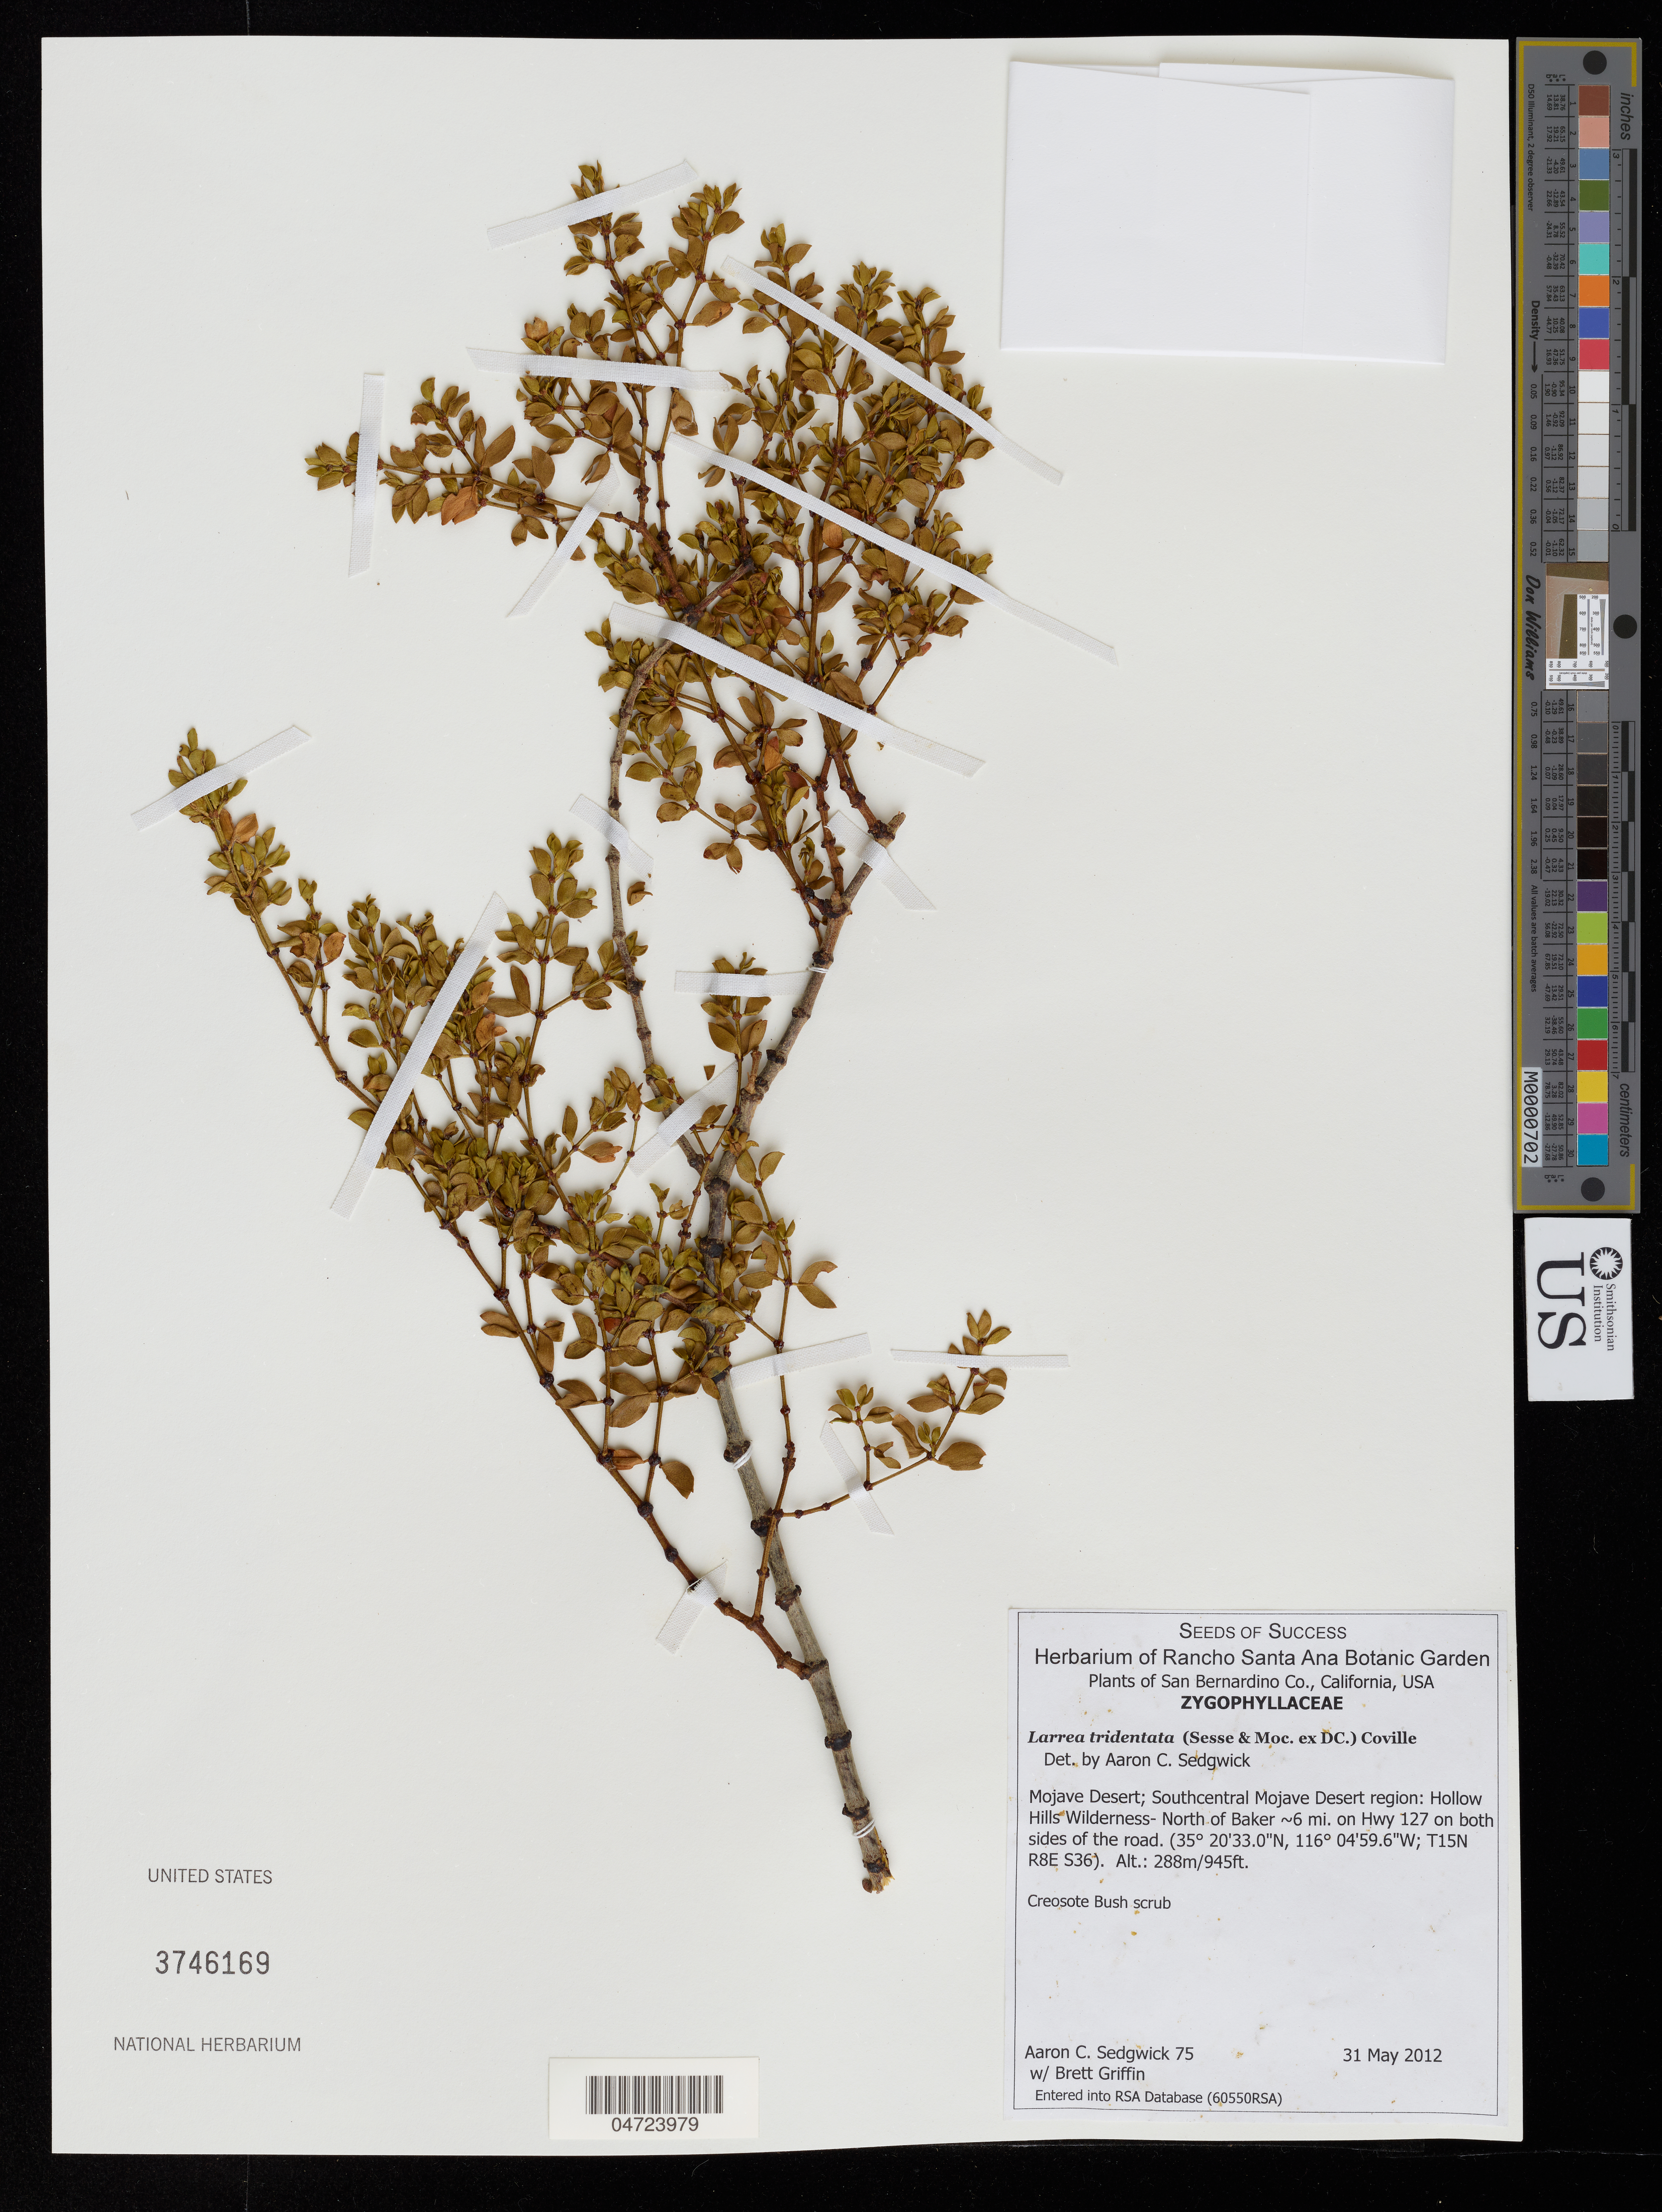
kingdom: Plantae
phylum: Tracheophyta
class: Magnoliopsida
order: Zygophyllales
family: Zygophyllaceae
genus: Larrea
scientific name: Larrea tridentata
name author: (Sessé & Moc. ex DC.) Coville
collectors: A. Sedgwick & B. Griffin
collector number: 75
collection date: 2012-05-31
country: United States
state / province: California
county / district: San Bernardino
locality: San Bernardino Co. Mojave Desert; Southcentral Mojave Desert region: Hollow Hills Wilderness- North of Baker ~6 mi. on Hwy 127 on both sides of the road. (T15N R8E S36).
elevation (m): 288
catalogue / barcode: US 3746169